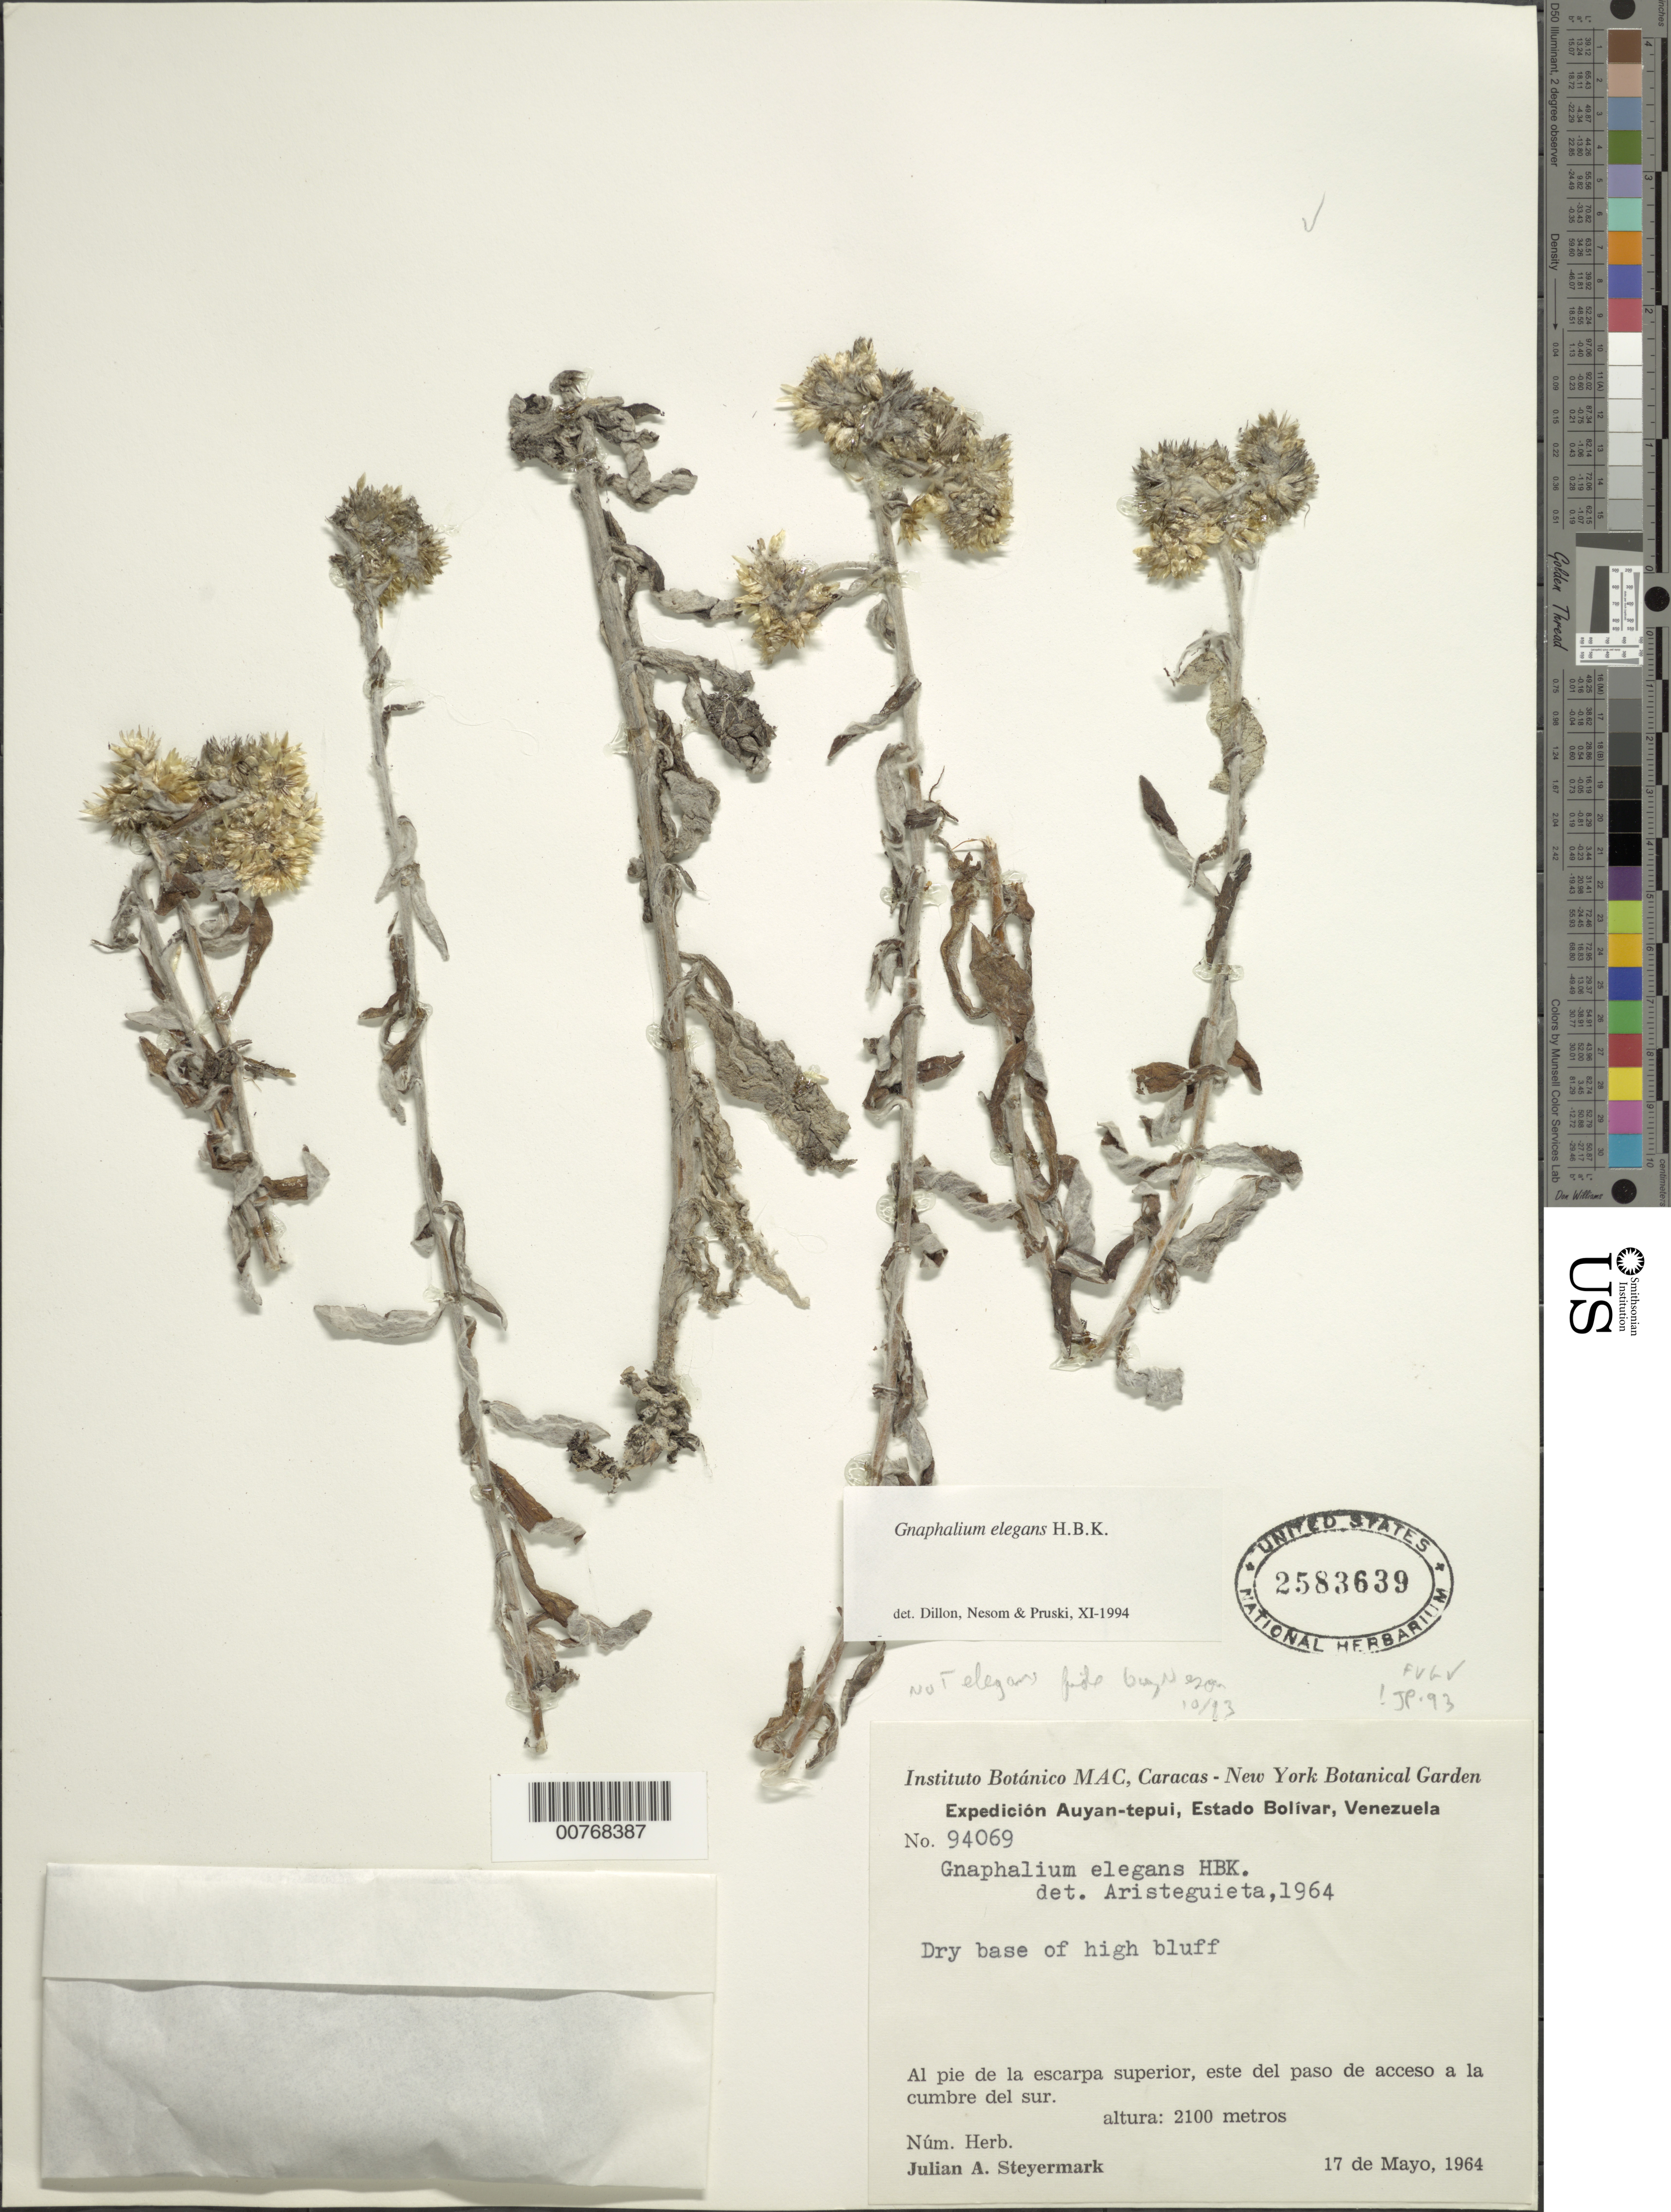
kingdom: Plantae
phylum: Tracheophyta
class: Magnoliopsida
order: Asterales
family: Asteraceae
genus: Pseudognaphalium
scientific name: Pseudognaphalium elegans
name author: (Kunth) Kartesz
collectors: J. Steyermark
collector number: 94069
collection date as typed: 17-May-64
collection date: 1964-05-17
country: Venezuela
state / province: Bolívar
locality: Auyan-tepuí, al pie de la escarpa superior, este del paso de acceso a la cumbre del sur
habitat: Dry base of high bluff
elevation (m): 2100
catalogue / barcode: US 2583639